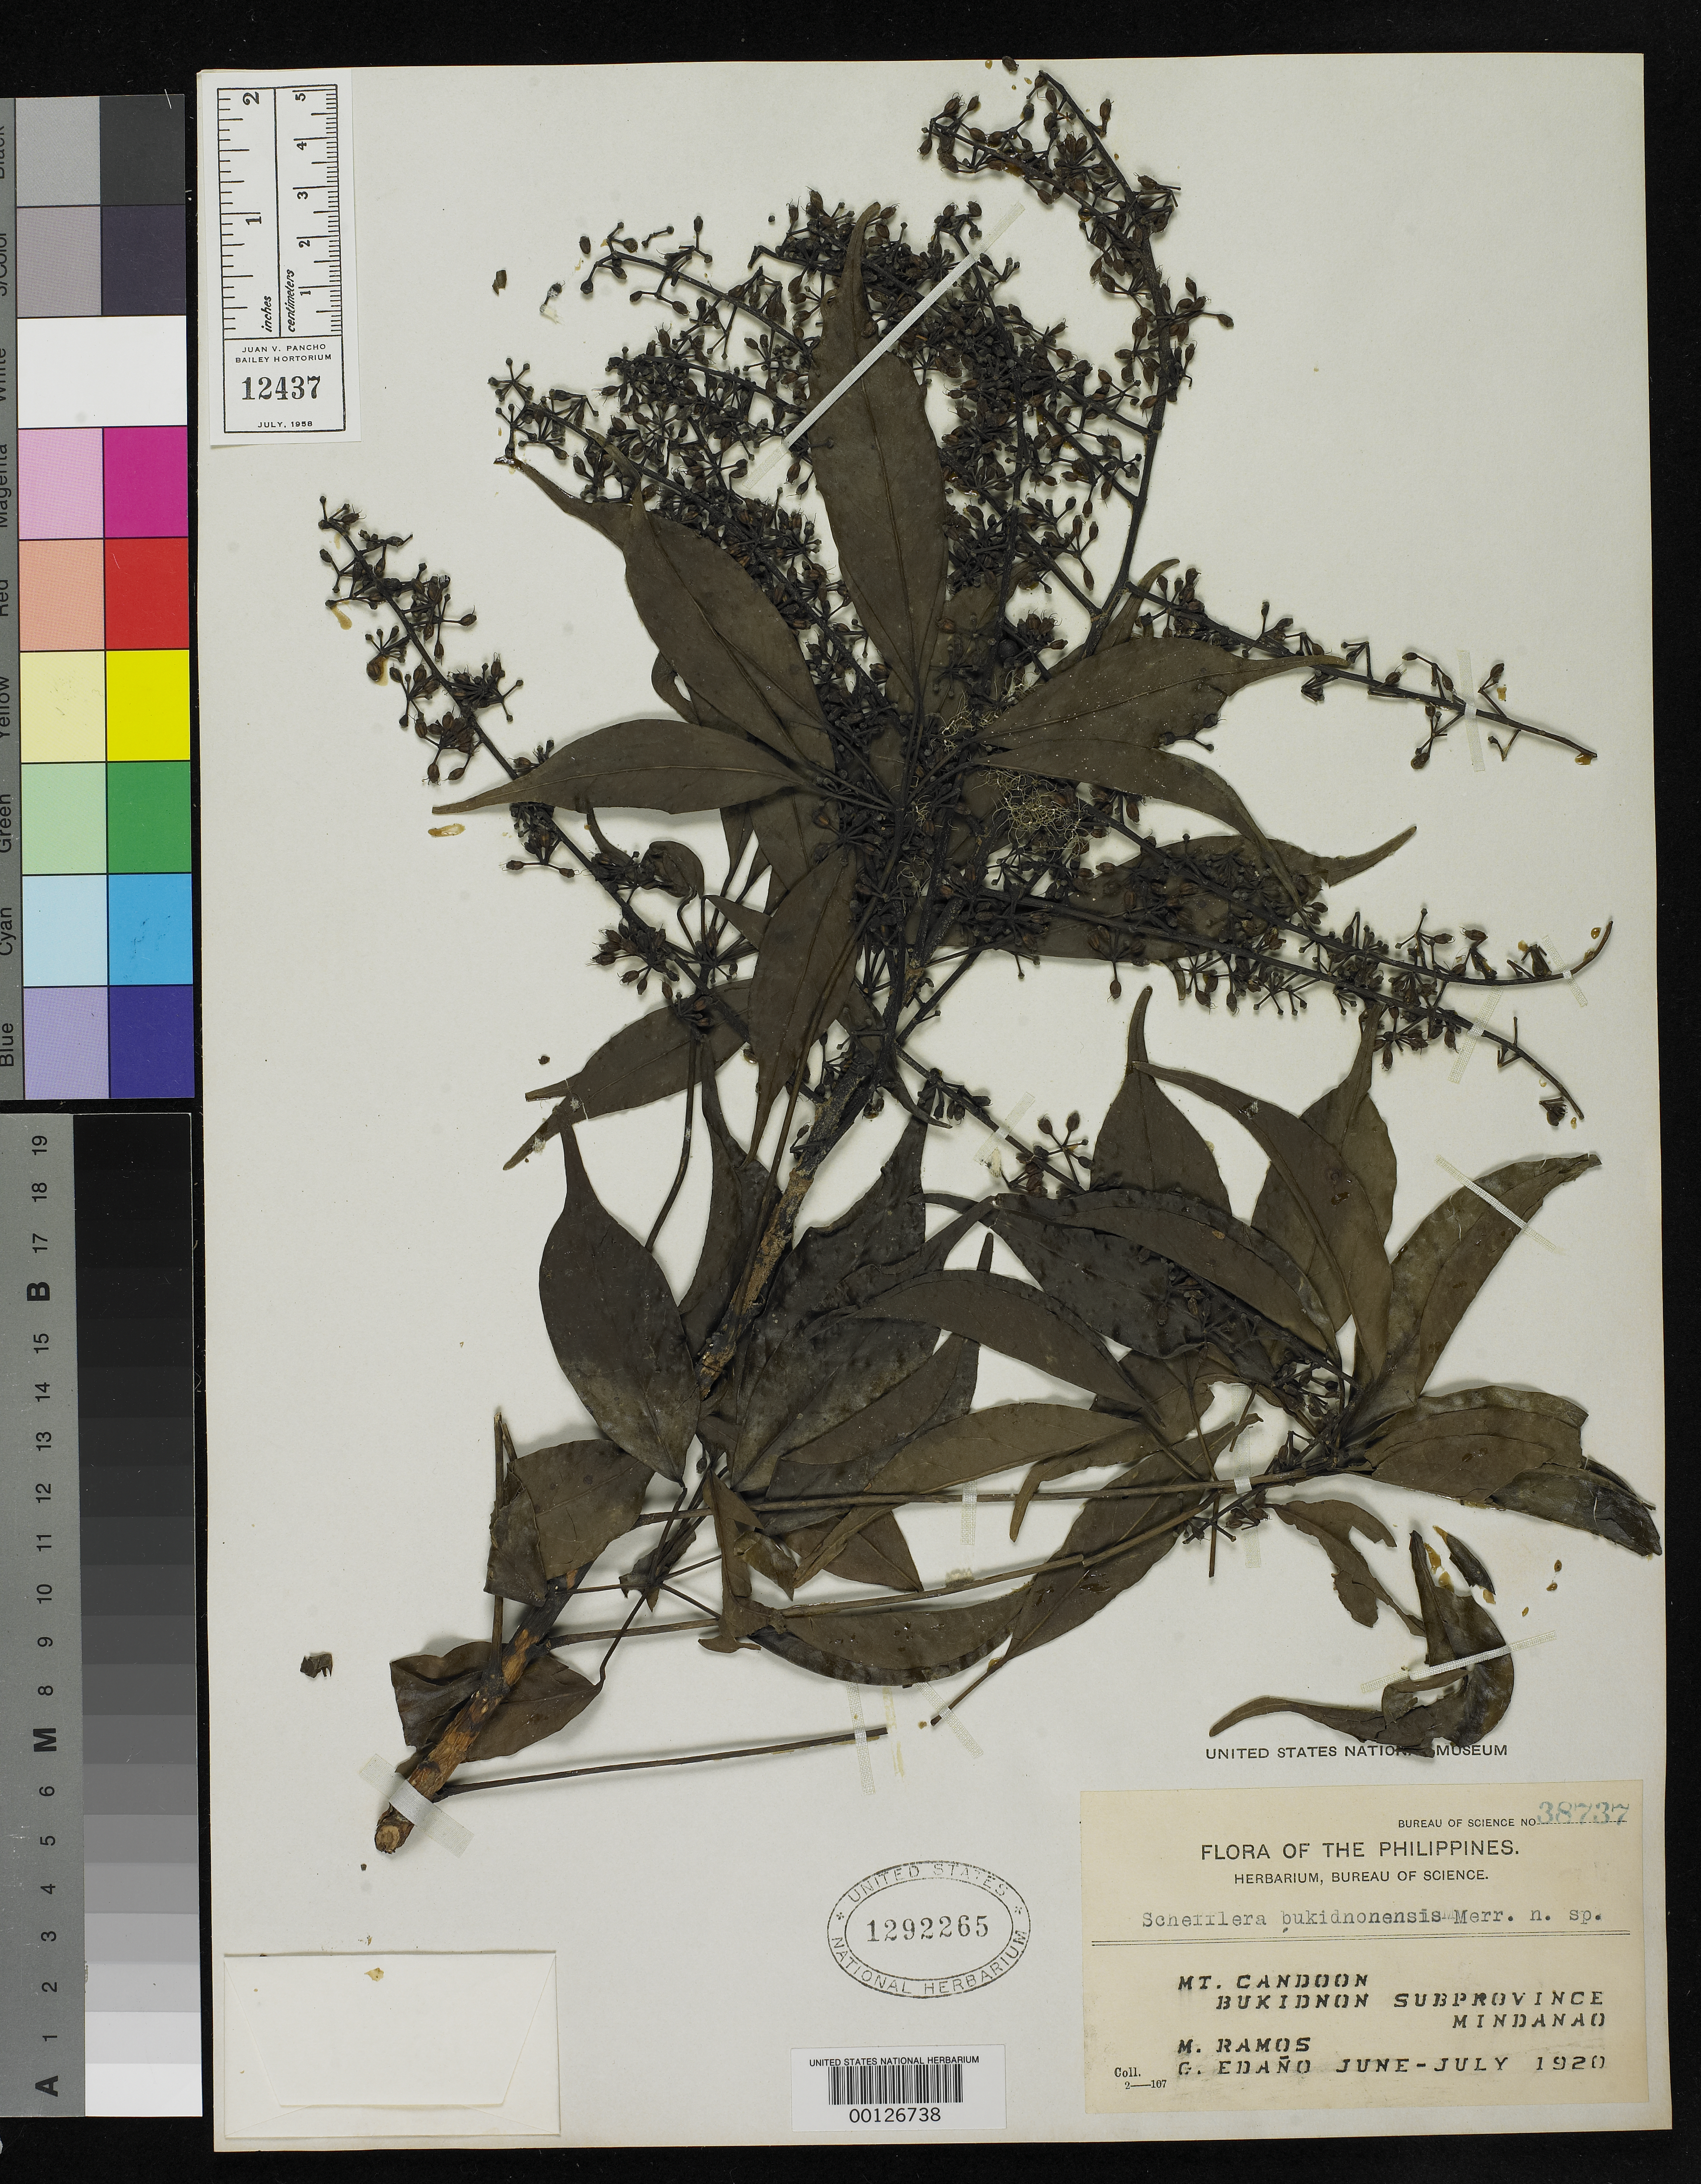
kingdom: Plantae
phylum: Tracheophyta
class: Magnoliopsida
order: Apiales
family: Araliaceae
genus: Schefflera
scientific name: Schefflera bukidnonensis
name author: Merr.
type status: Isotype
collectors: M. Ramos & G. E. Edaño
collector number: Bur. Sci. 38737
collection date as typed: Jun 1920 to -- Jul 1920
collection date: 1920-06/1920-07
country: Philippines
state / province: Northern Mindanao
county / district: Bukidnon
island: Mindanao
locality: Mt. Candoon.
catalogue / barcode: US 1292265